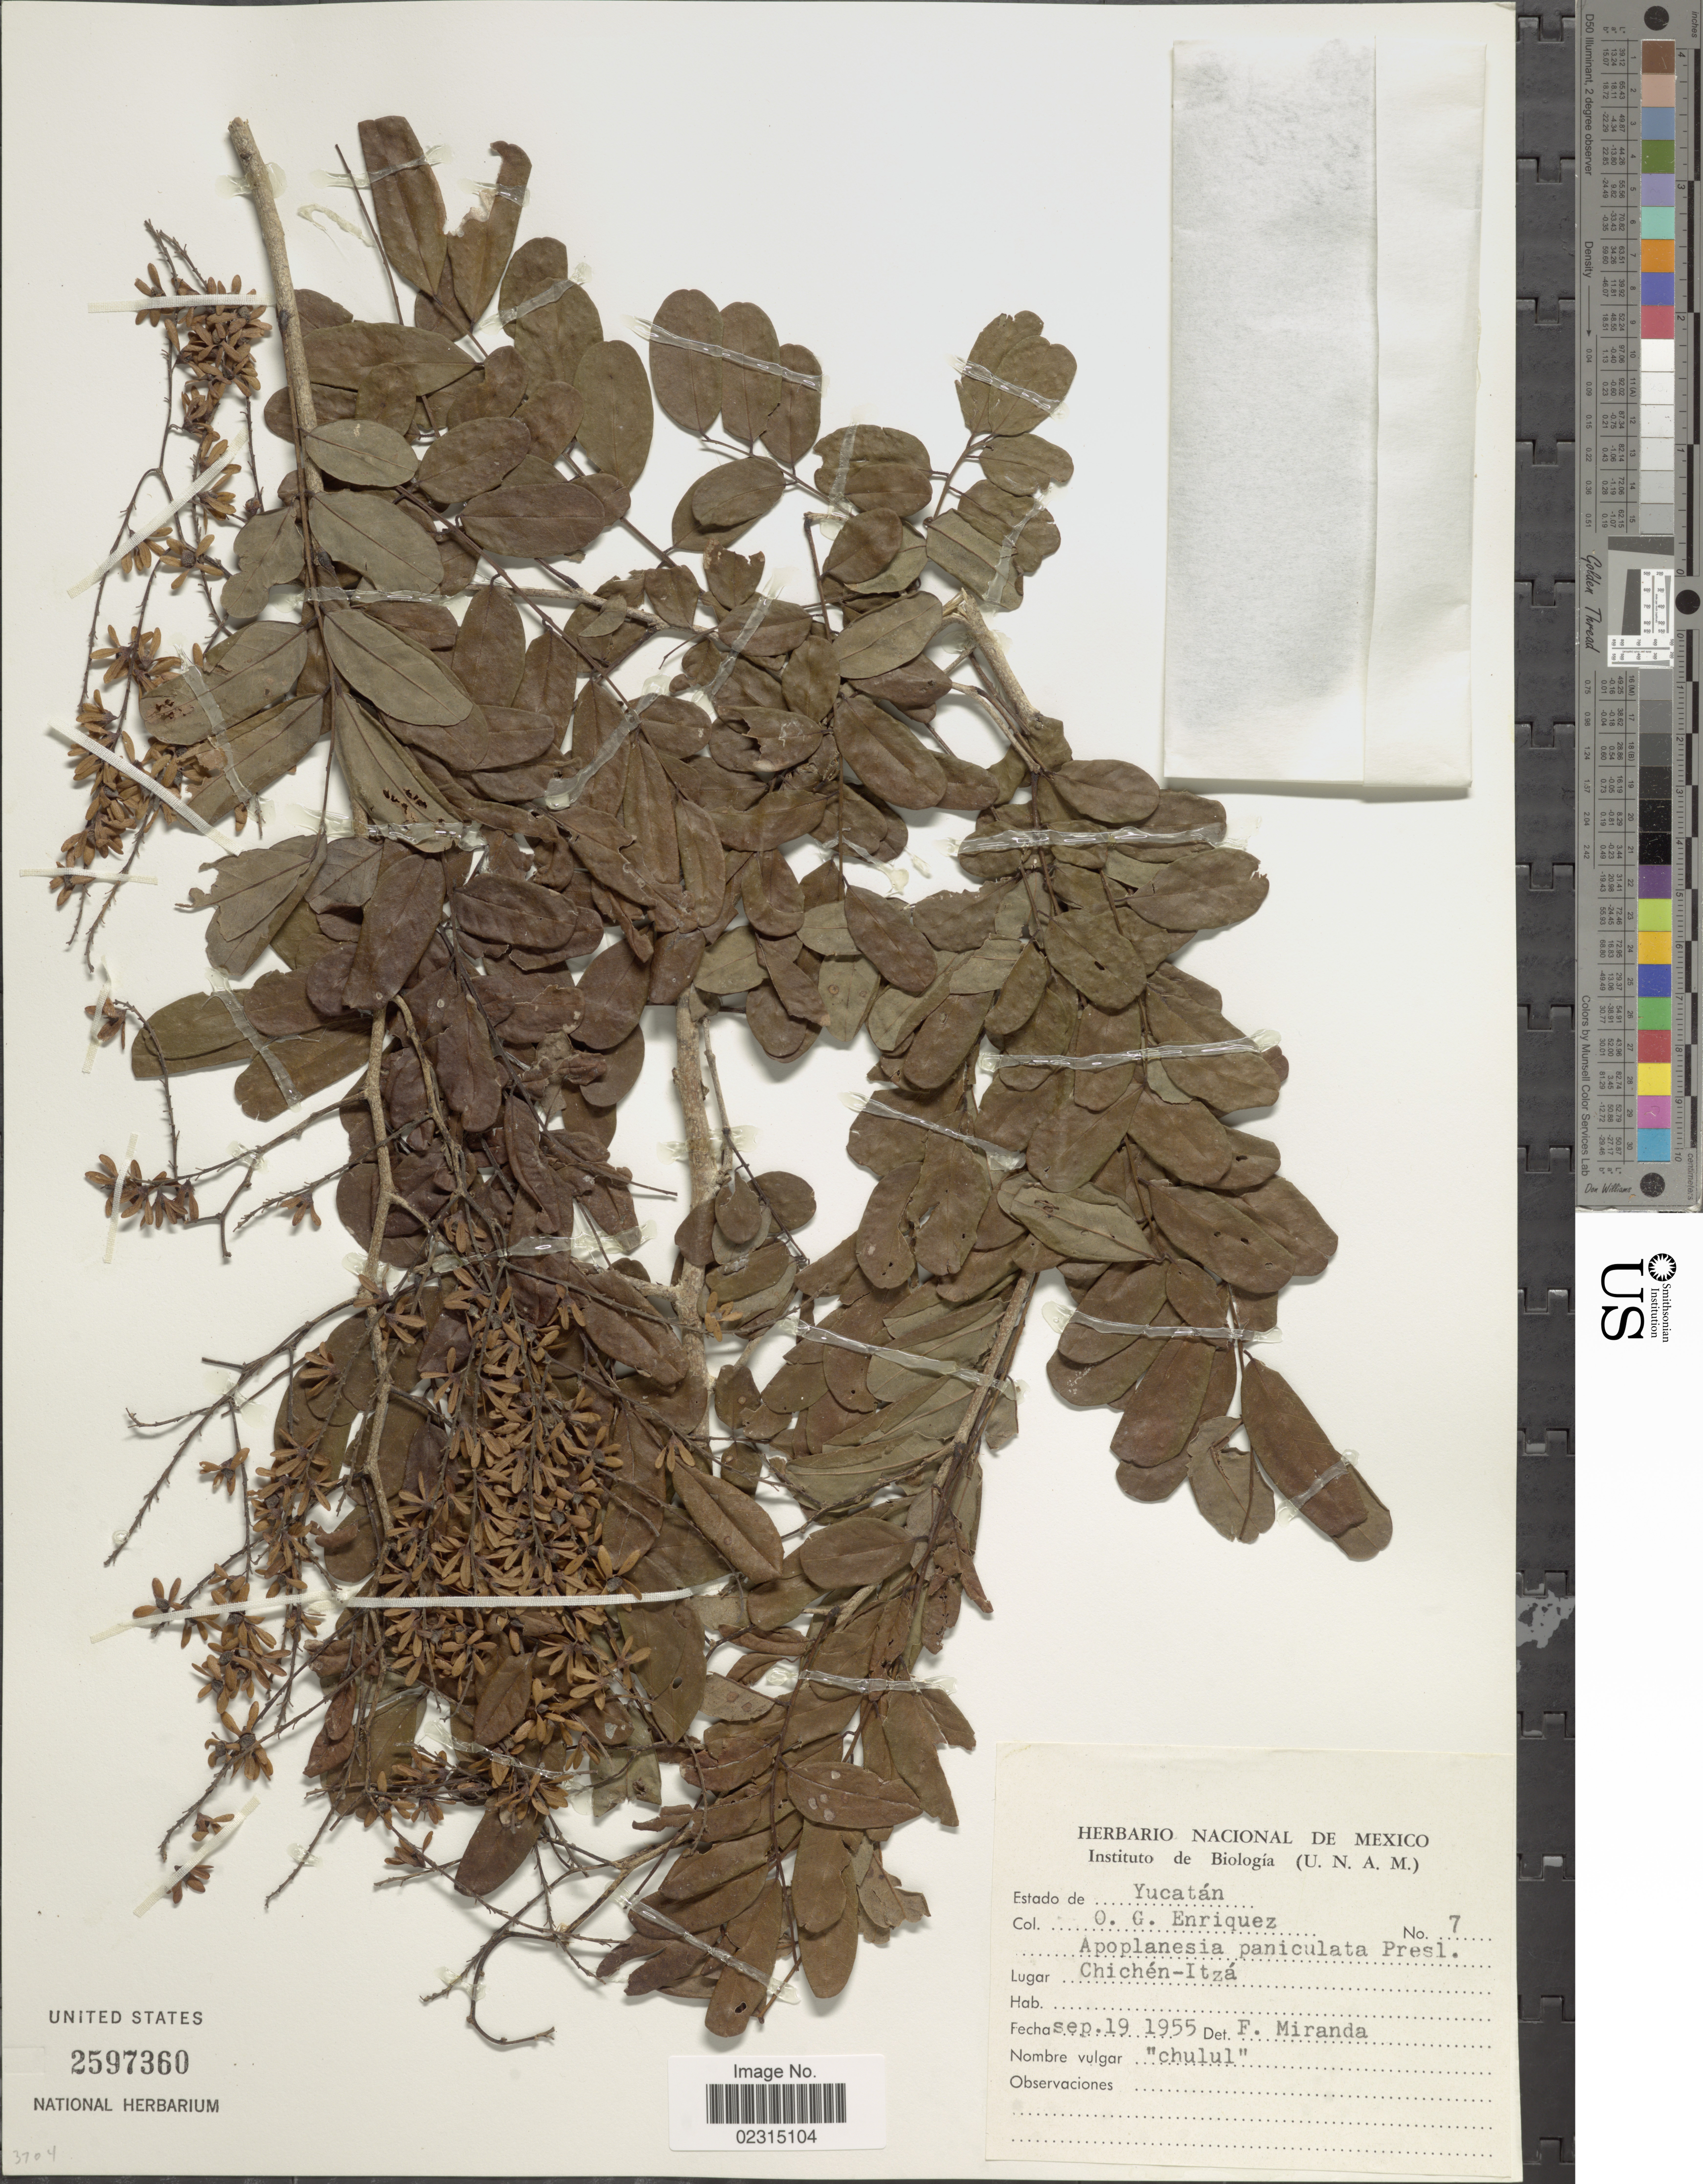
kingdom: Plantae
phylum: Tracheophyta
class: Magnoliopsida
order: Fabales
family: Fabaceae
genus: Apoplanesia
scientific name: Apoplanesia paniculata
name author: C. Presl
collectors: O. Enriquez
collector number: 7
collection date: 1955-09-19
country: Mexico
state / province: Yucatán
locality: Chichén-Itzá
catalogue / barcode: US 2597360